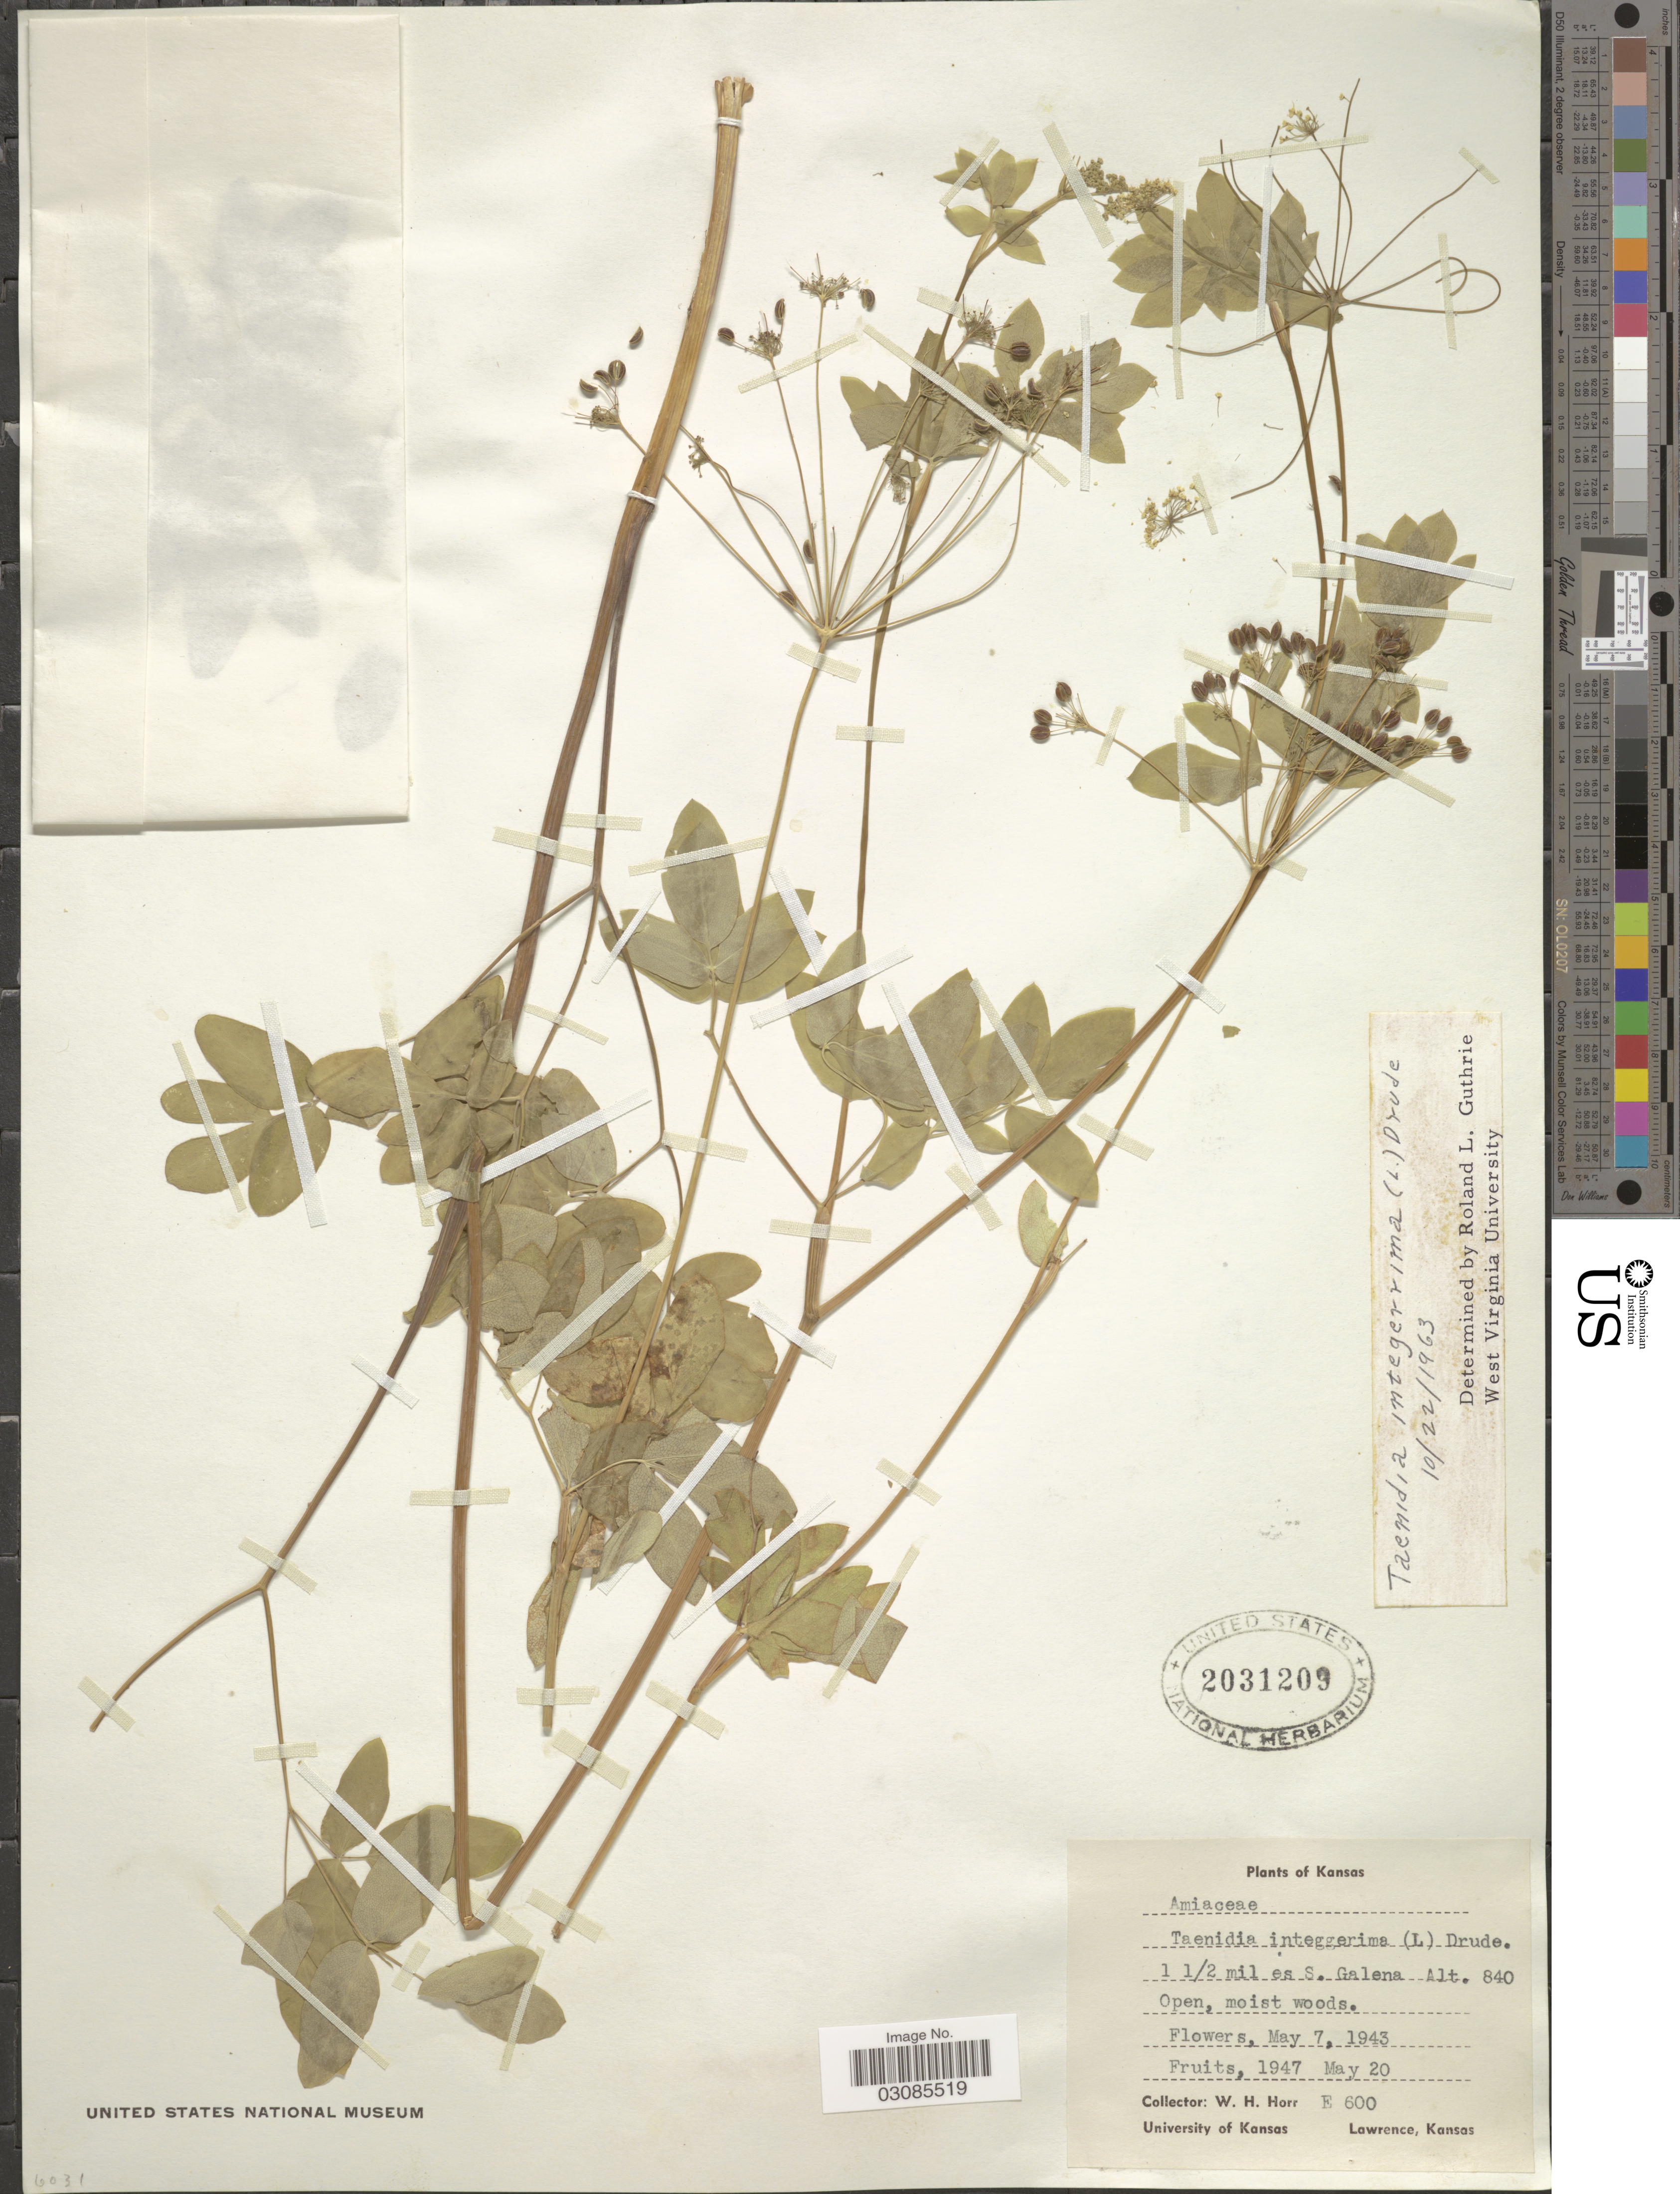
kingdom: Plantae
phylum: Tracheophyta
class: Magnoliopsida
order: Apiales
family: Apiaceae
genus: Taenidia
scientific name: Taenidia integerrima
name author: (L.) Drude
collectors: W. H. Horr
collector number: E600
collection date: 1943-05-07/1947-05-20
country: United States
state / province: Kansas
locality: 1½ miles S. Galena.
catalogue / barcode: US 2031209